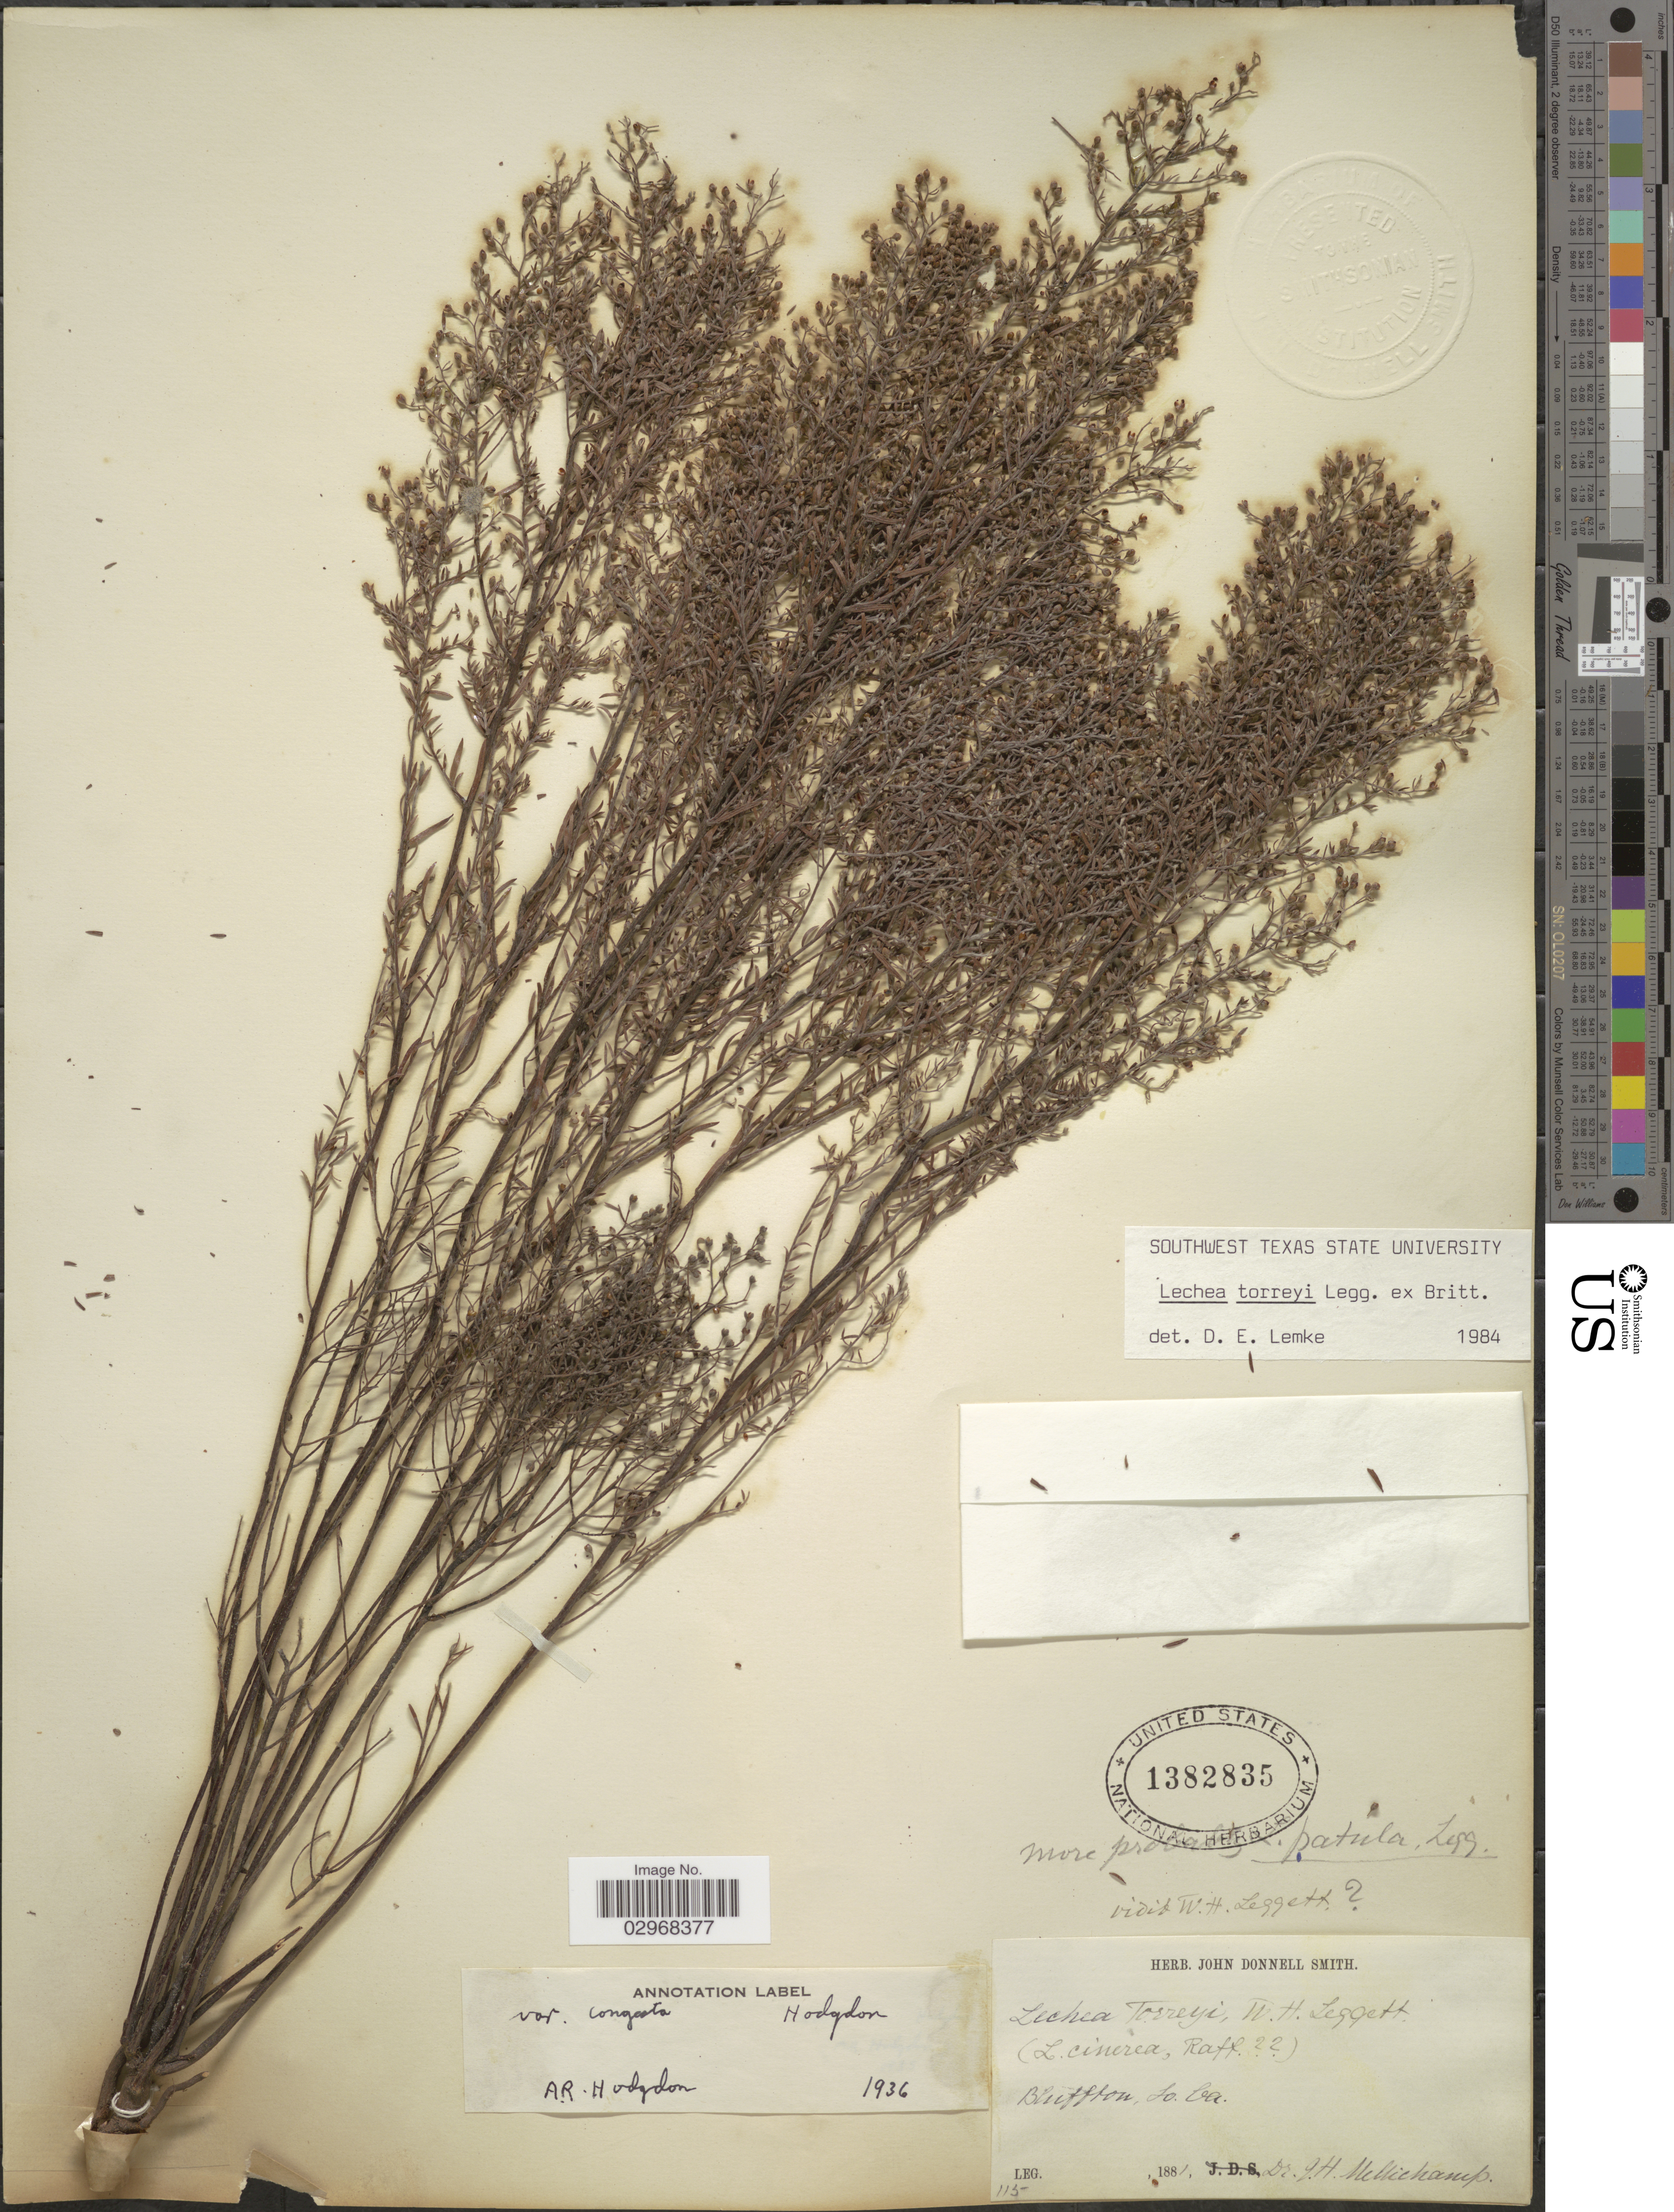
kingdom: Plantae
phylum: Tracheophyta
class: Magnoliopsida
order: Malvales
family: Cistaceae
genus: Lechea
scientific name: Lechea torreyi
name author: (Chapm.) Legg. ex Britton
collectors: J. H. Mellichamp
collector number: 115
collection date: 1881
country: United States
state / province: South Carolina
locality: Bluffton.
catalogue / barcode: US 1382835